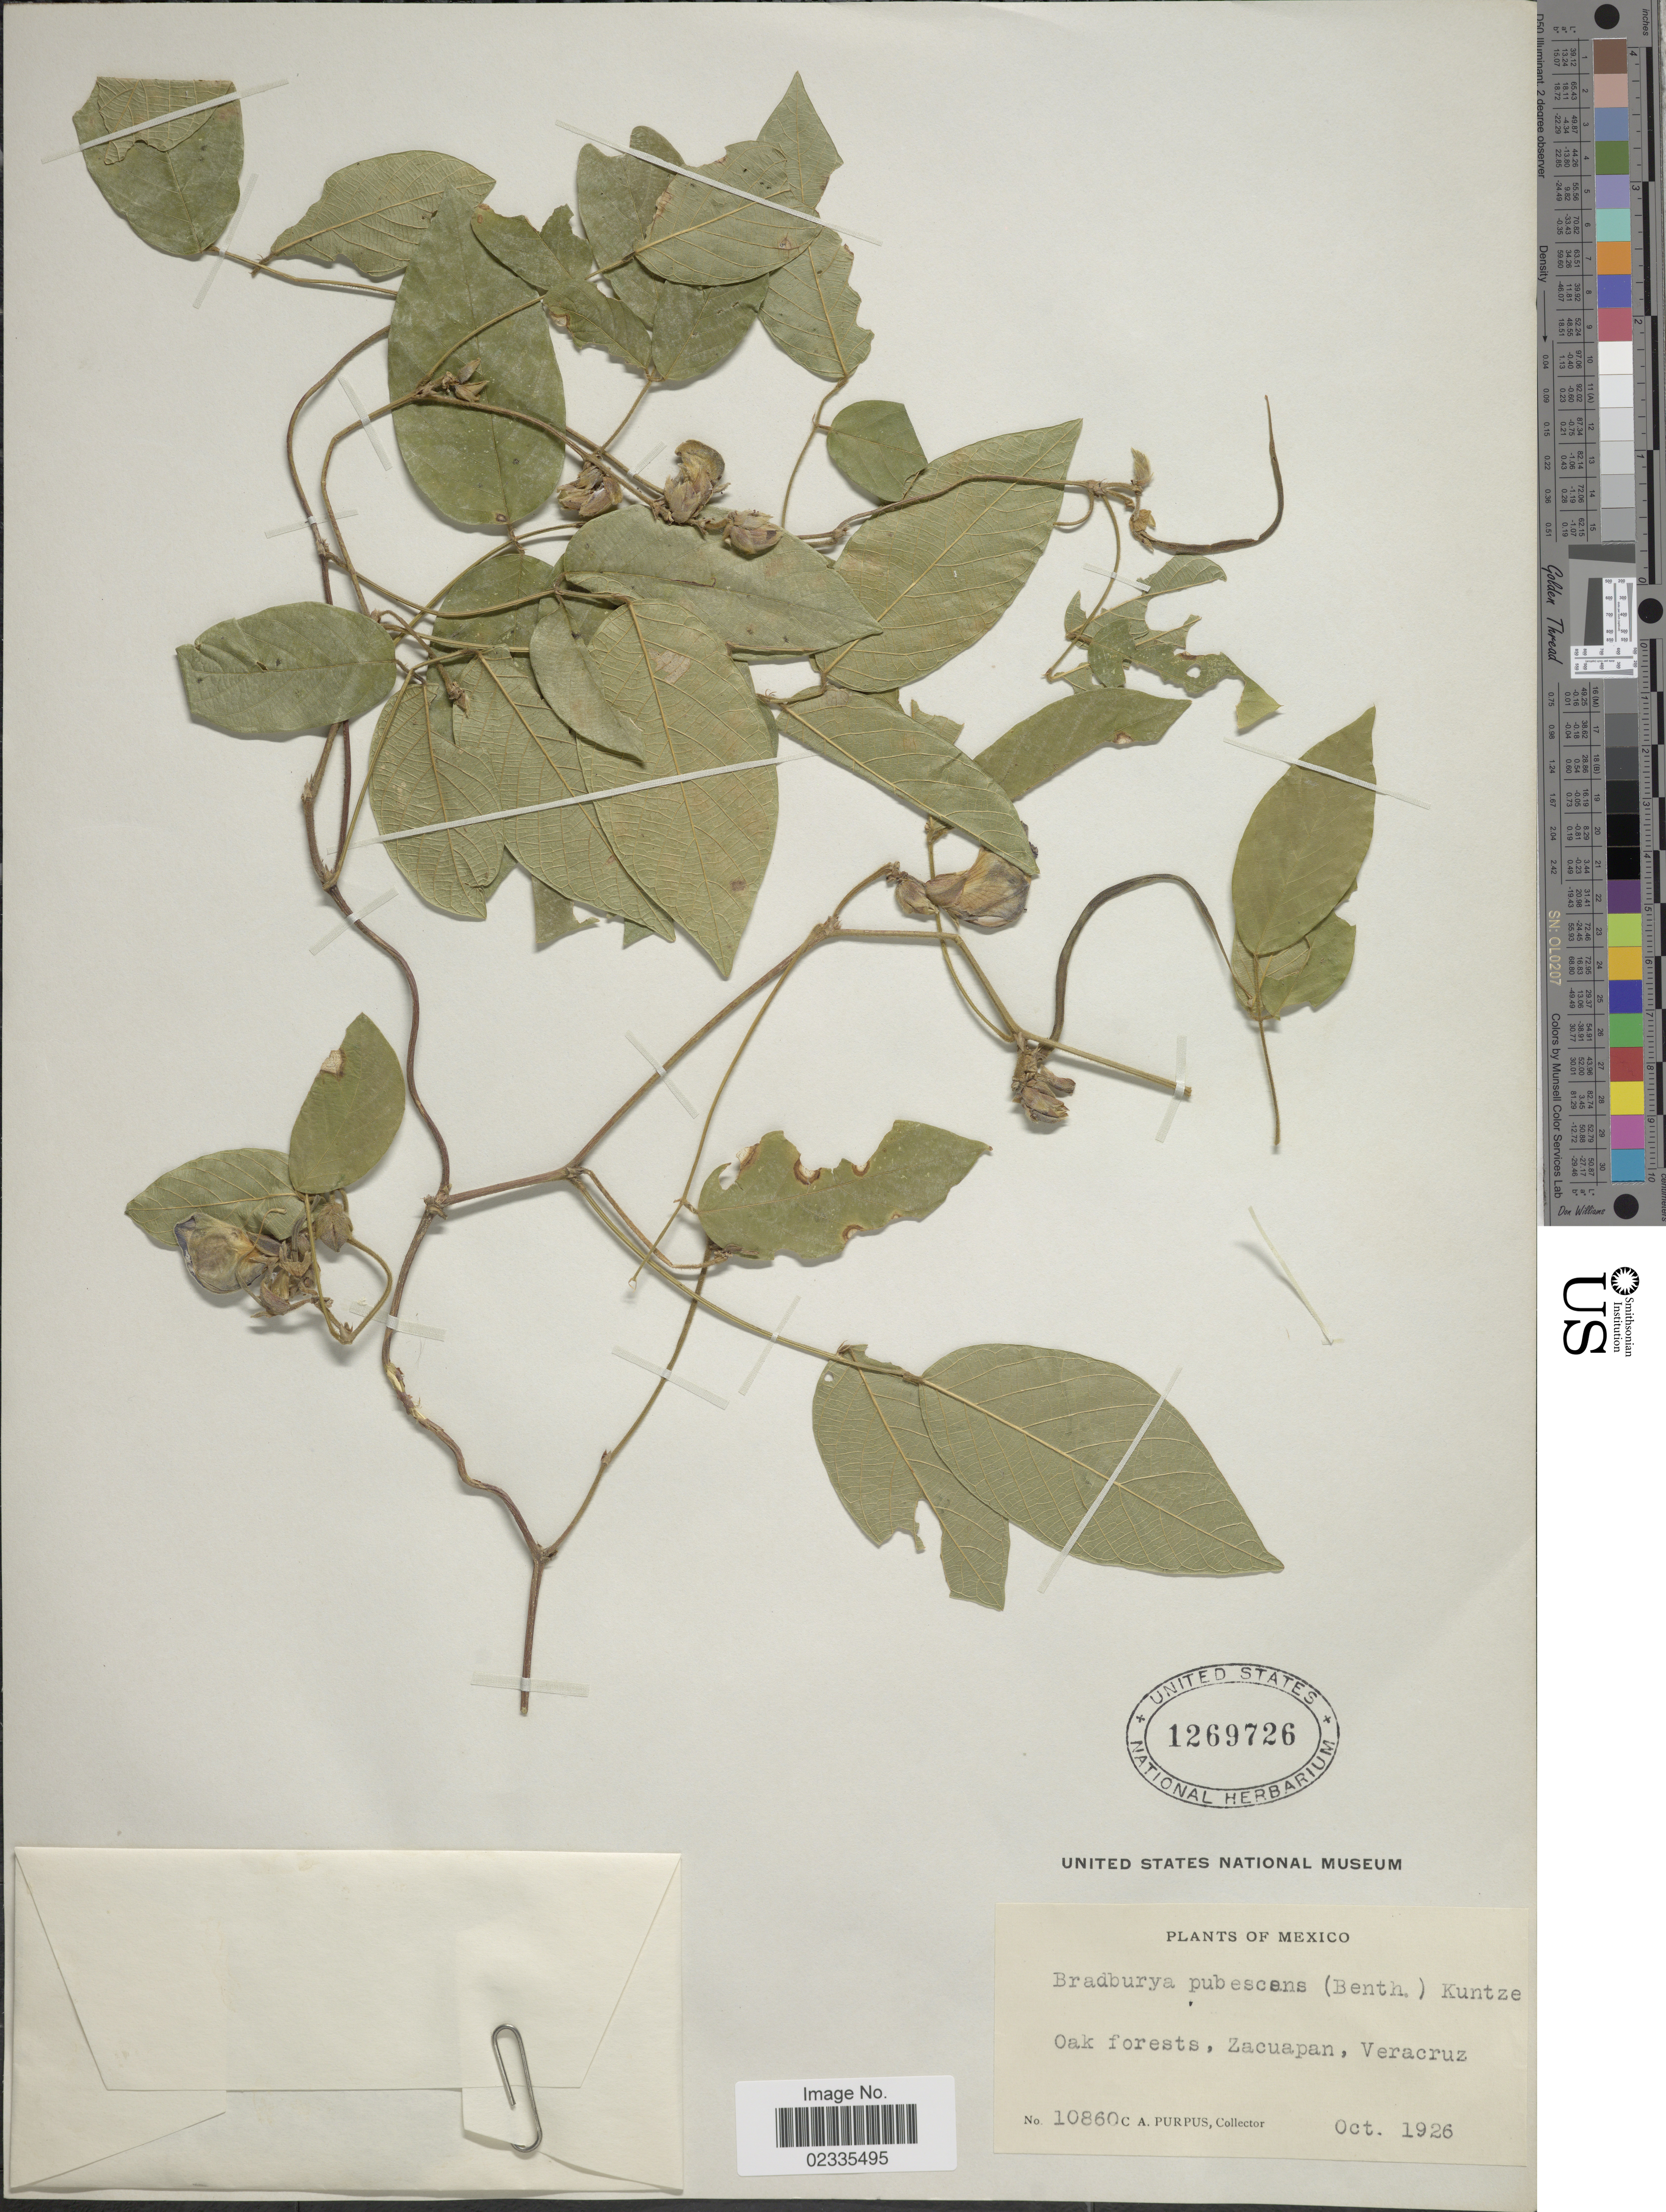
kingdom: Plantae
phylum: Tracheophyta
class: Magnoliopsida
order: Fabales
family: Fabaceae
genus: Centrosema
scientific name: Centrosema pubescens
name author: Benth.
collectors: C. A. Purpus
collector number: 10860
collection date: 1926-10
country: Mexico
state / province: Veracruz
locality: Oak forests, Zacuapan, Veracruz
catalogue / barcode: US 1269726